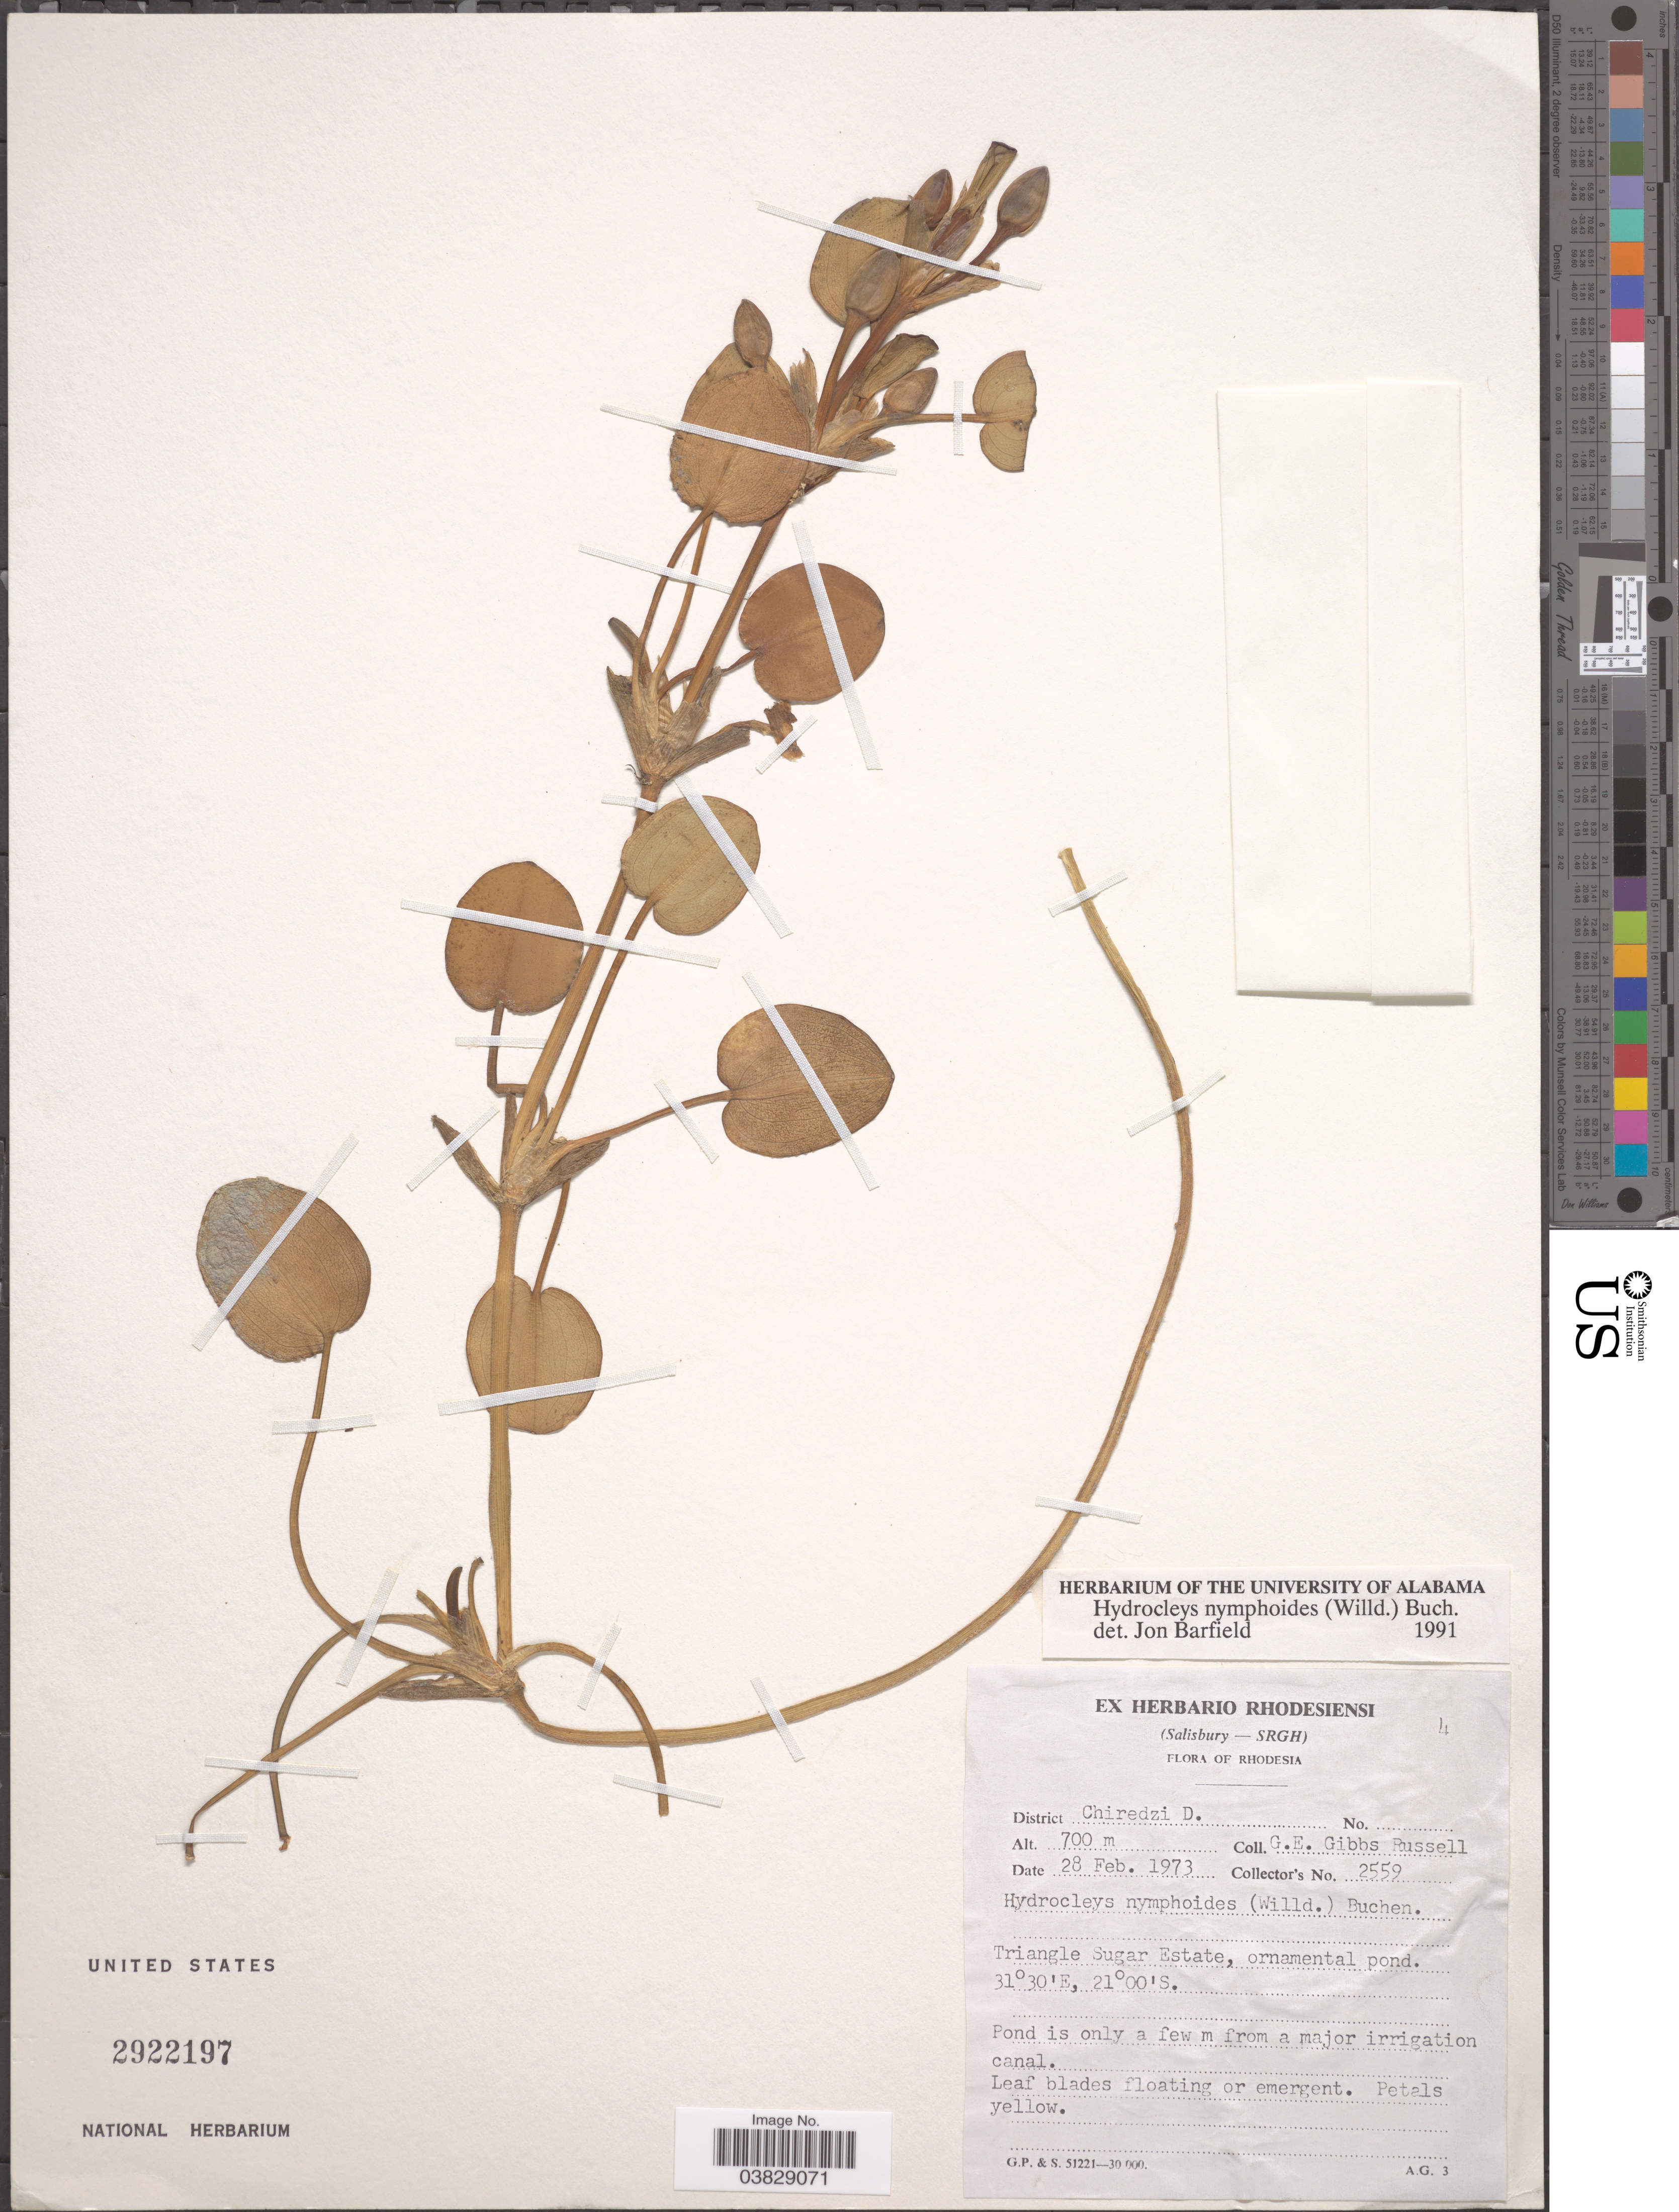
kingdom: Plantae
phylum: Tracheophyta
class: Liliopsida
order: Alismatales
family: Alismataceae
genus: Hydrocleys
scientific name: Hydrocleys sp.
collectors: G. E. Gibbs-Russell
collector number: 2559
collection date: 1973-02-28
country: Zimbabwe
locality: Rhodesia. District Chiredzi D. Triangle Sugar Estate, ornamental pond.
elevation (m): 700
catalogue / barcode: US 2922197